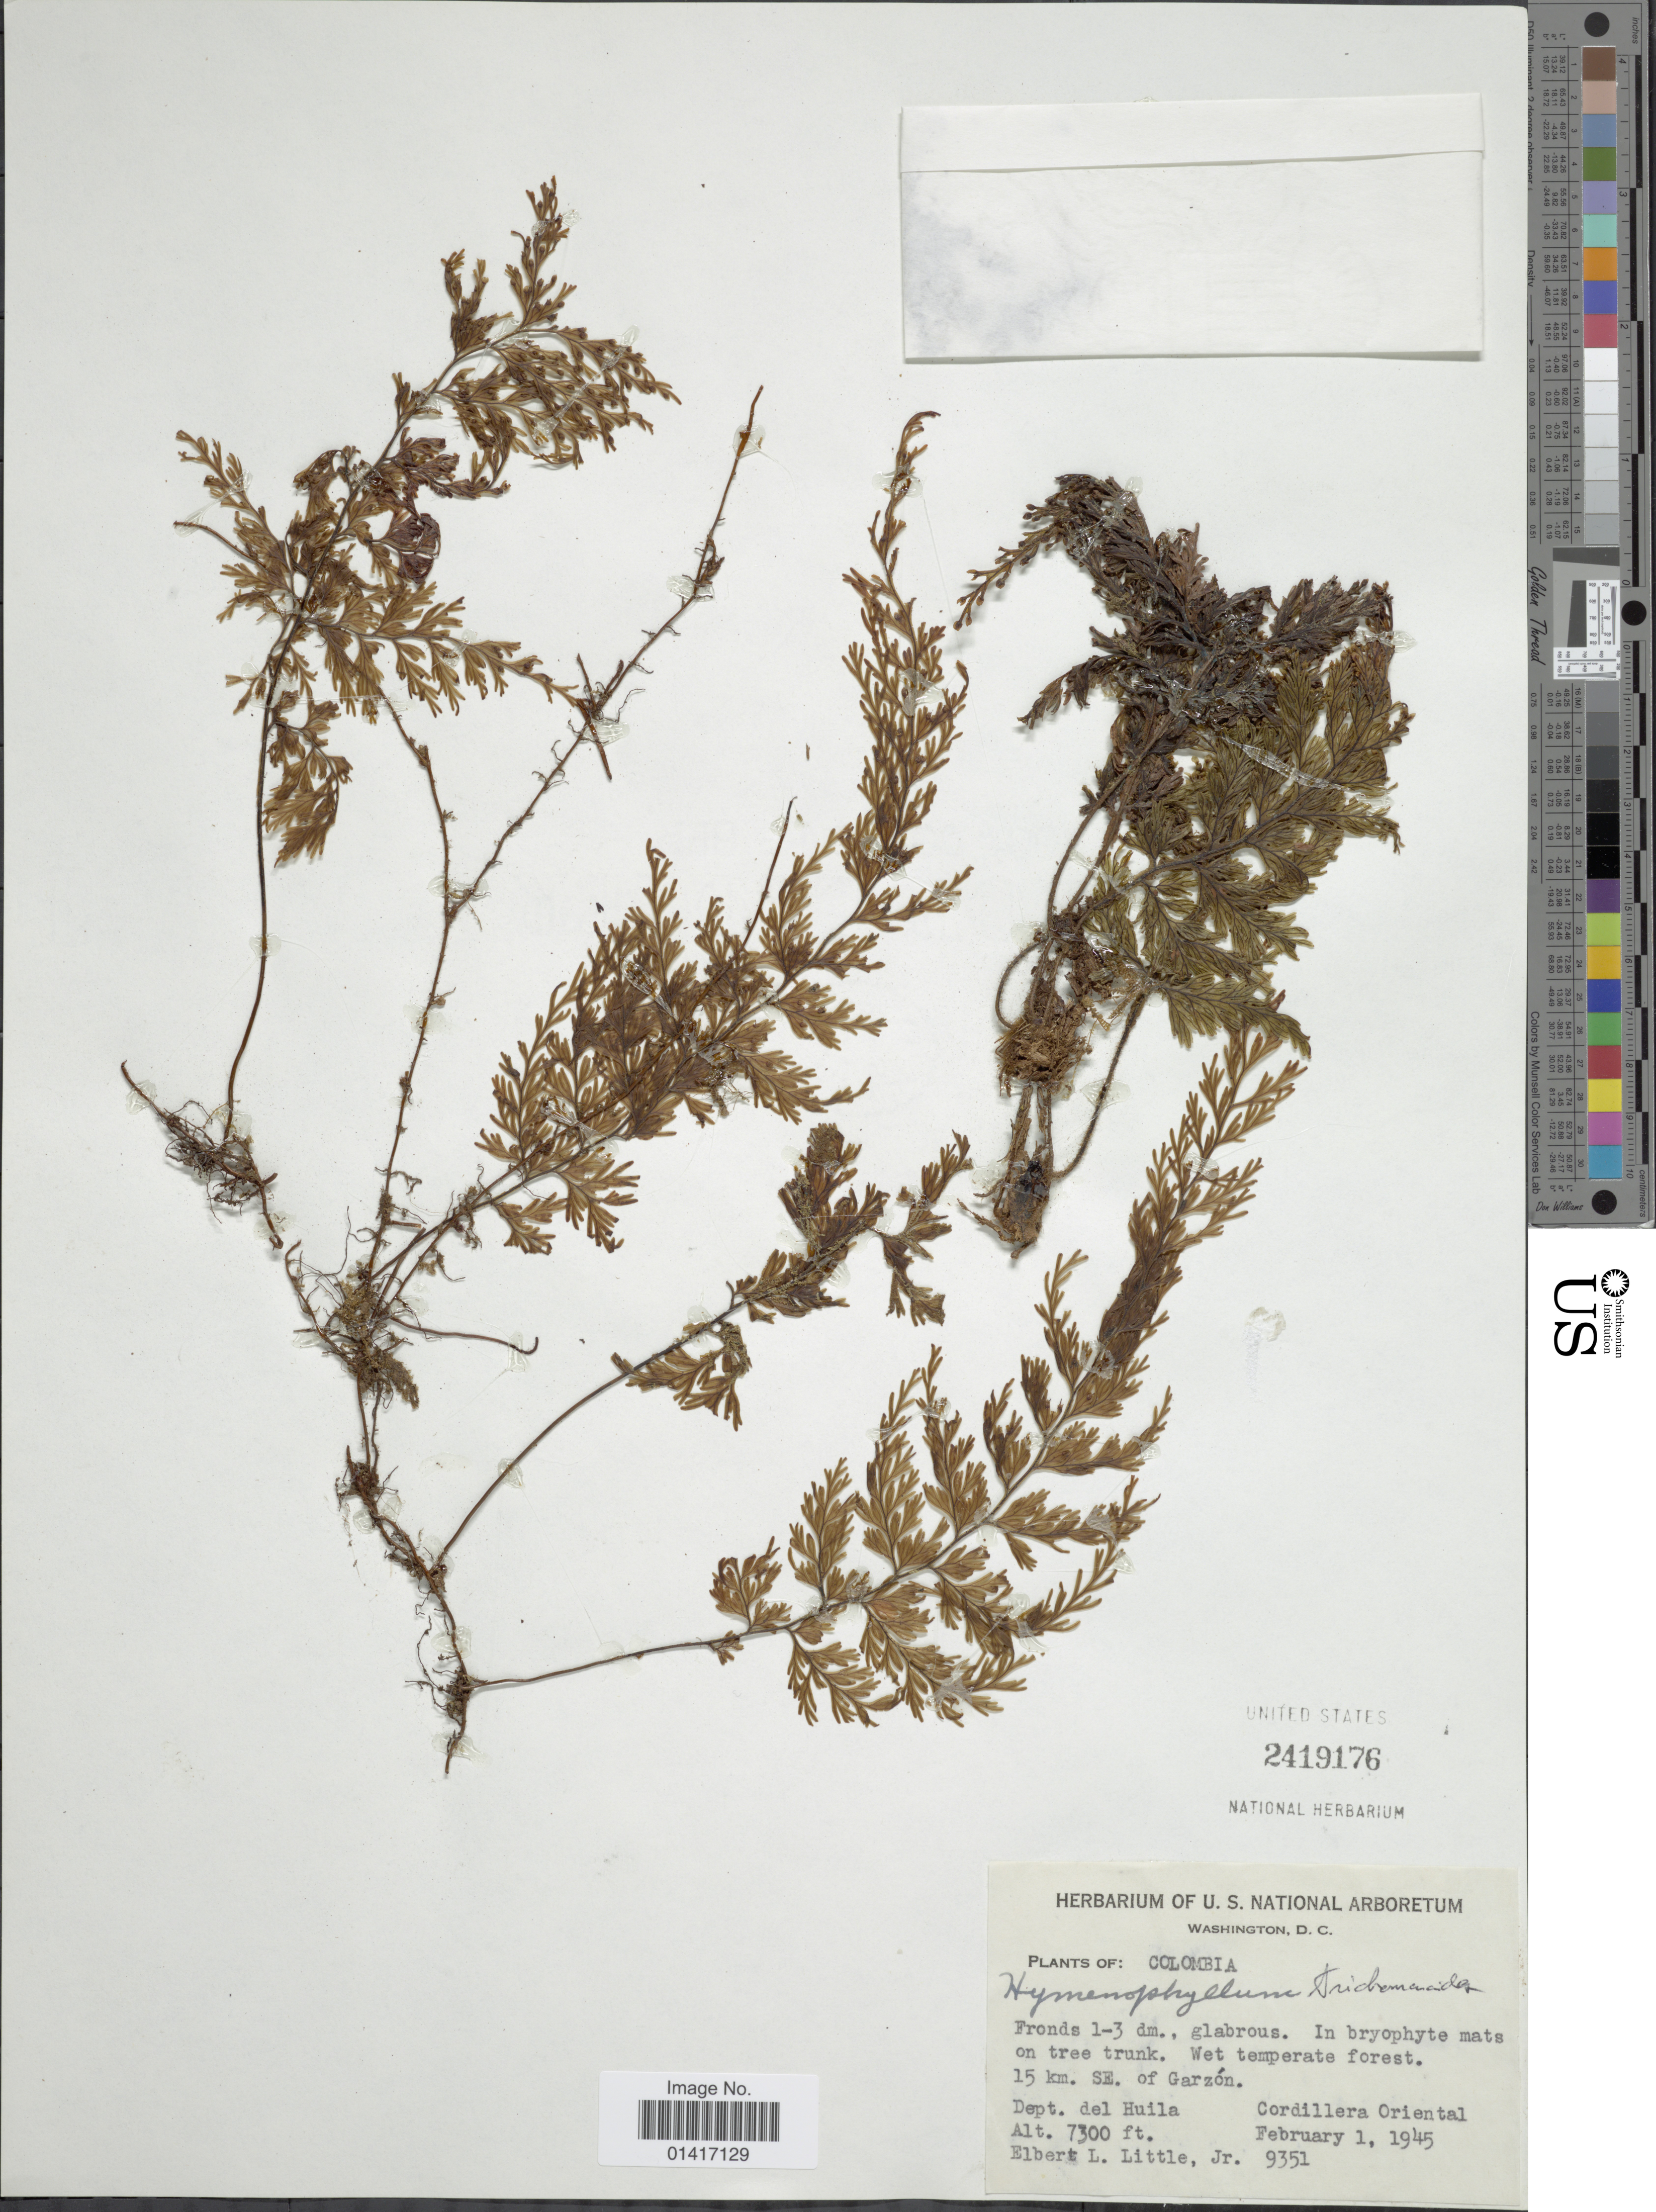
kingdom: Plantae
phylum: Tracheophyta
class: Polypodiopsida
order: Hymenophyllales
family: Hymenophyllaceae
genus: Hymenophyllum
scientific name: Hymenophyllum trichomanoides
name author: Bosch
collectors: E. L. Little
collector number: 9351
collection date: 1945-02-01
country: Colombia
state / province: Huila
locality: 15 km. SE. of Garzón. Dept. del Huila. Cordillera Oriental.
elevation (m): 2225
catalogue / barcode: US 2419176